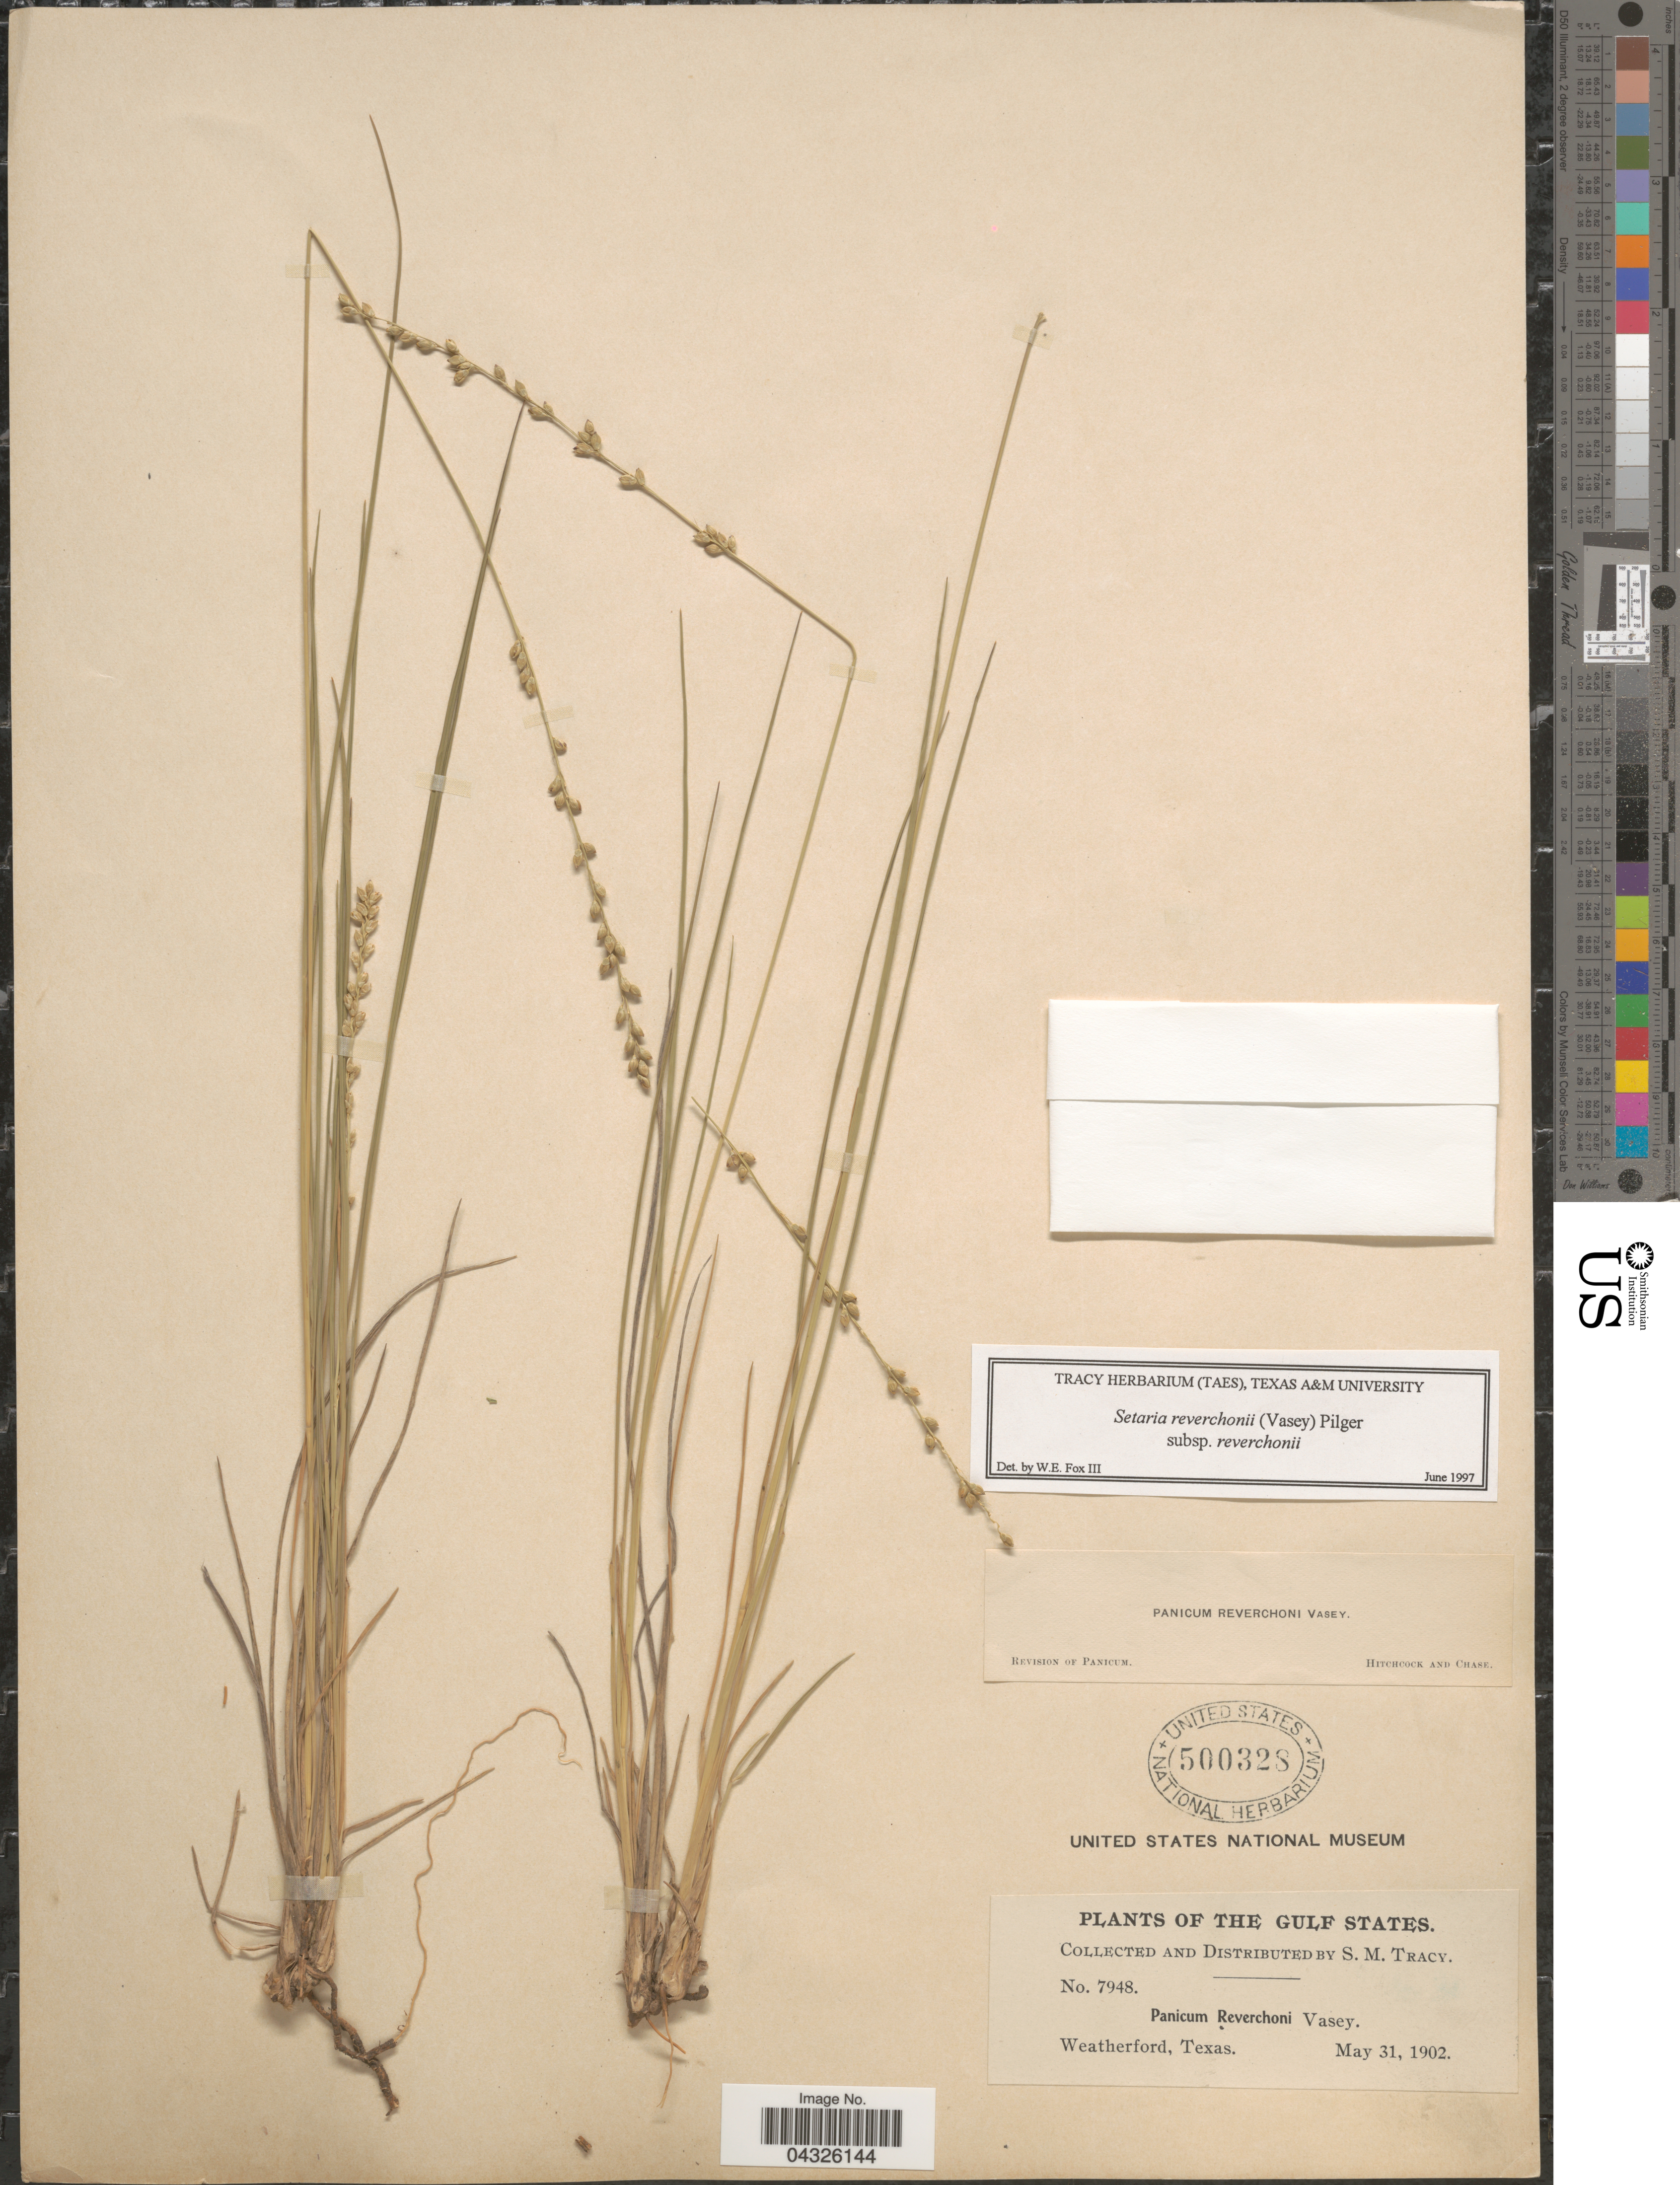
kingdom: Plantae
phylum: Tracheophyta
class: Liliopsida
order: Poales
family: Poaceae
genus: Panicum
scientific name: Panicum reverchoni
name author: Vasey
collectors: S. M. Tracy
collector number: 7948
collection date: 1902-05-31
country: United States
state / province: Texas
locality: The Gulf States. Weatherford.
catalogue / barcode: US 500328